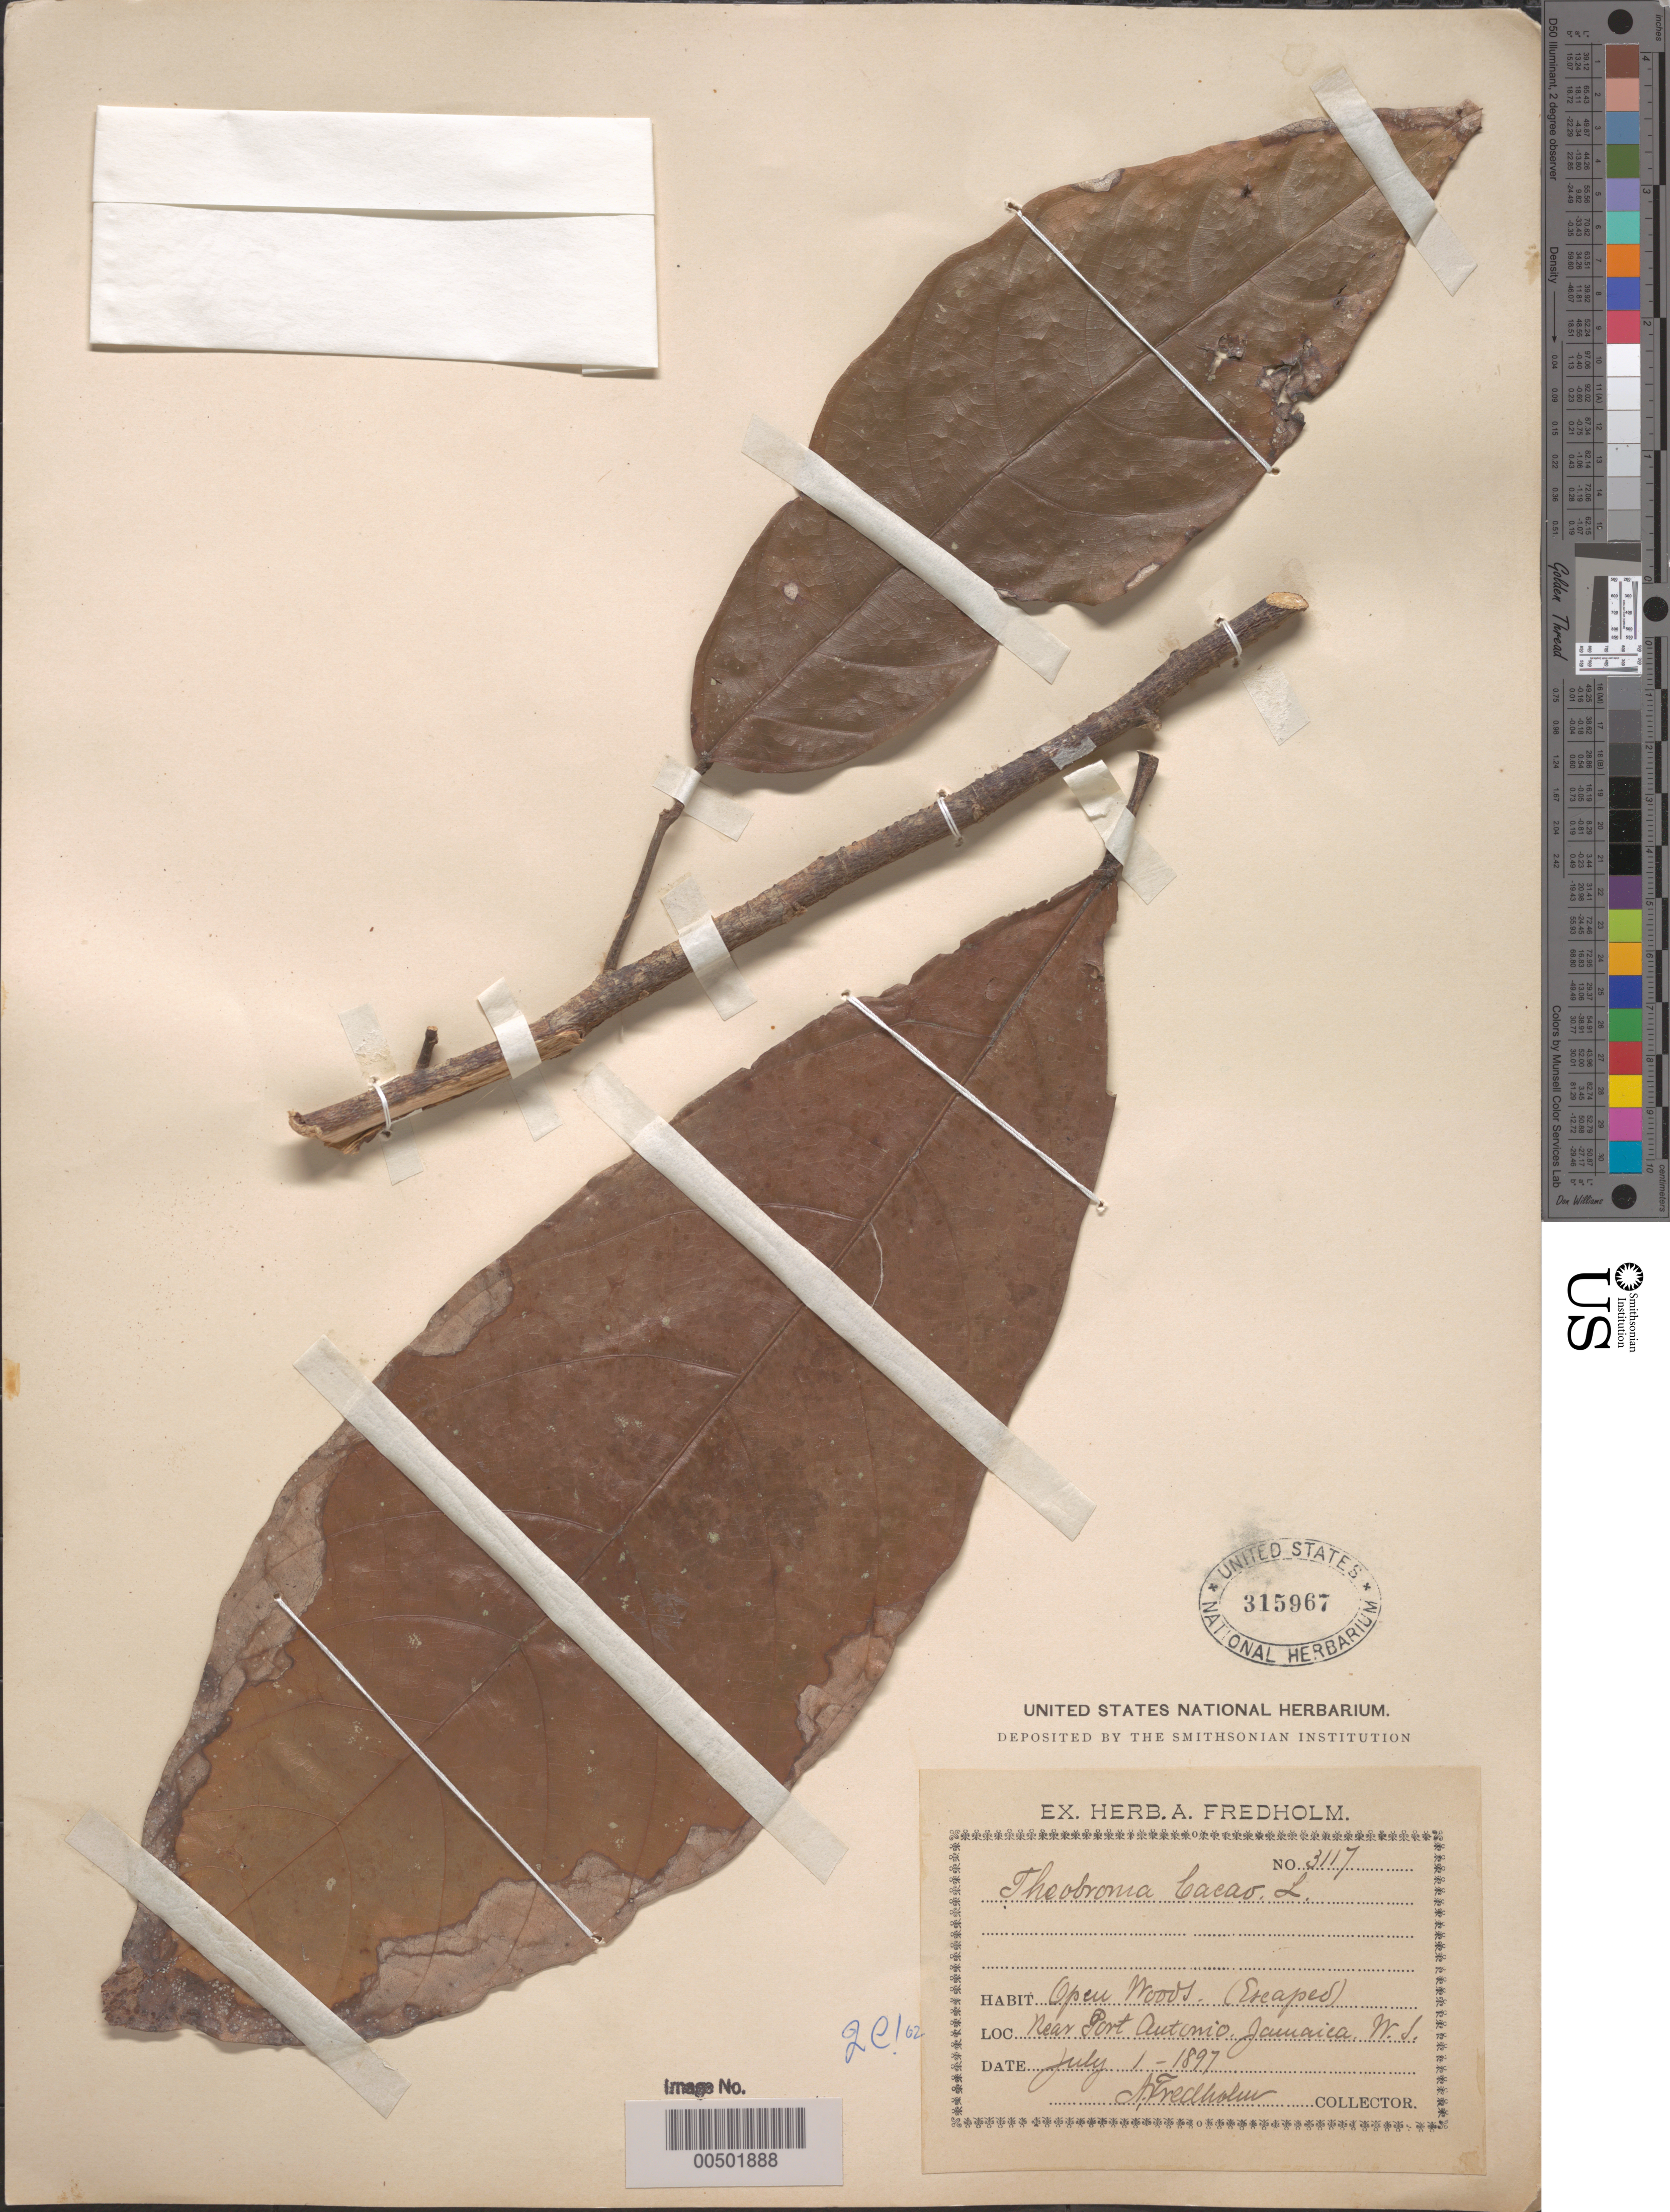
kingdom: Plantae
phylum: Tracheophyta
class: Magnoliopsida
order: Malvales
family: Malvaceae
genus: Theobroma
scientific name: Theobroma cacao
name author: L.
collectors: A. J. Fredholm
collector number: ex herb. 3117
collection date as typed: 01 Jul 1897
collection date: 1897-07-01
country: Jamaica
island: Greater Antilles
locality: Near Port Antonio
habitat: Open woods (escaped).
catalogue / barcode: US 315967